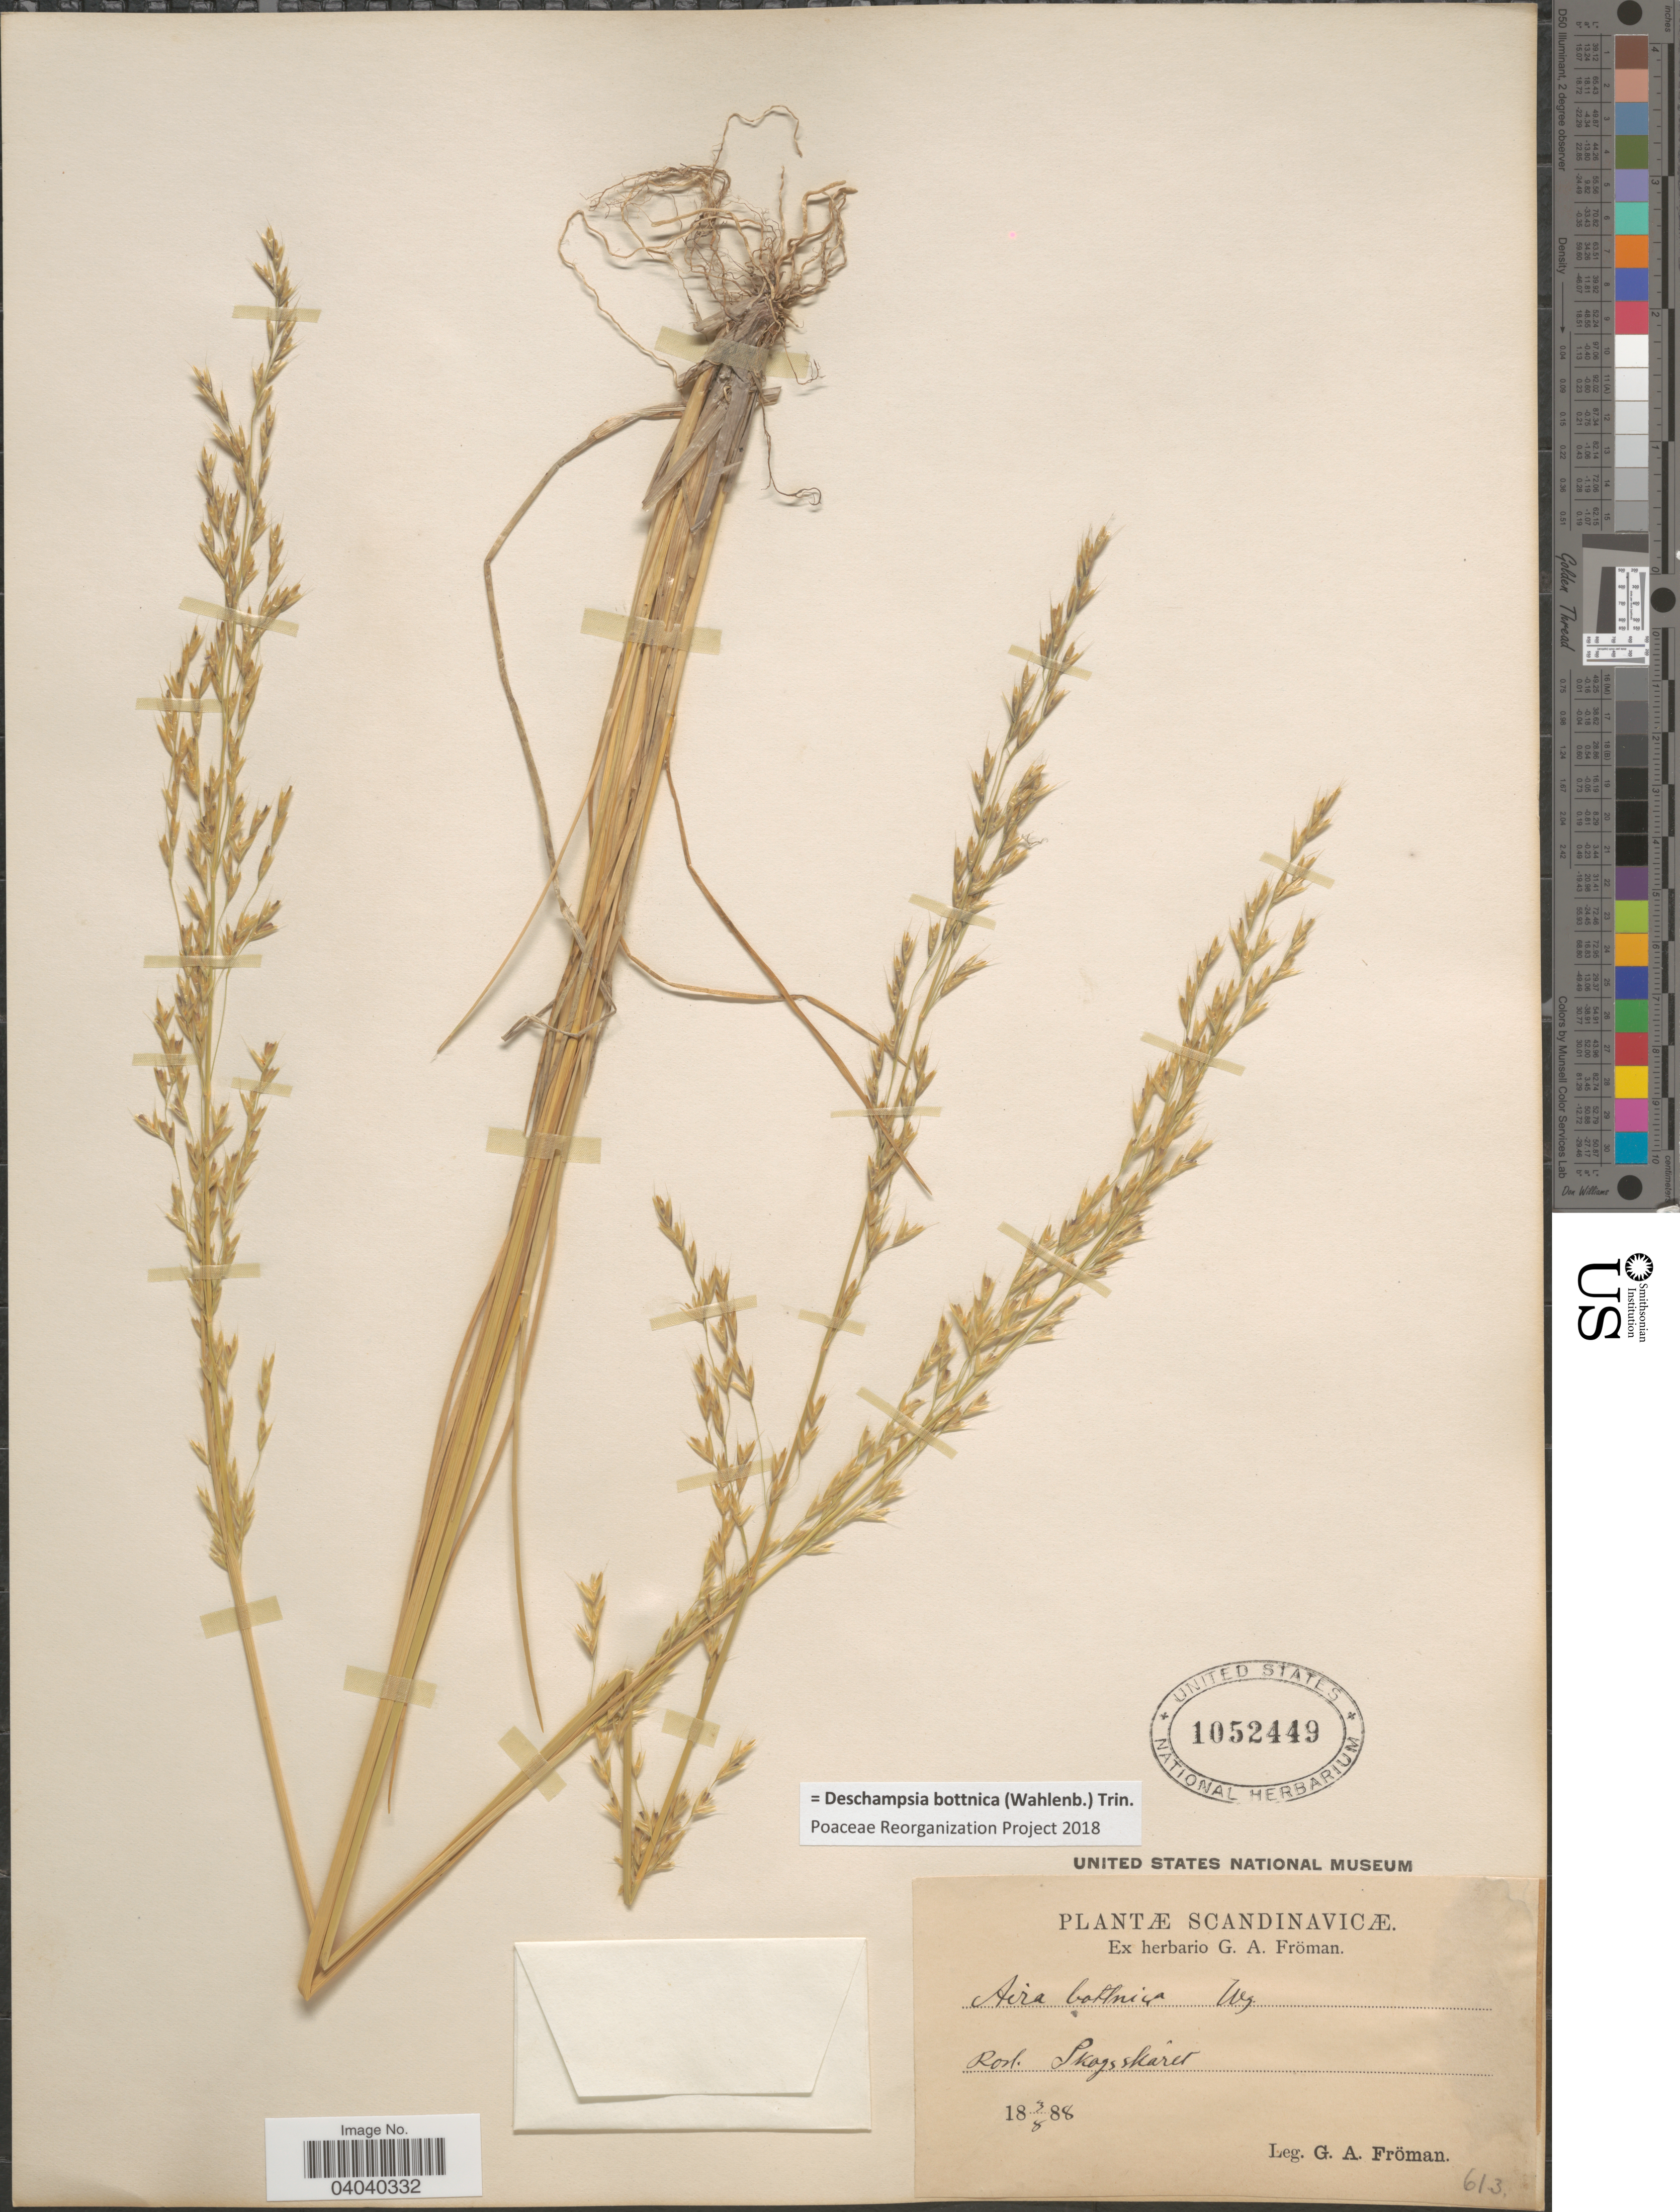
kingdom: Plantae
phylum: Tracheophyta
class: Liliopsida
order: Poales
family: Poaceae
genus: Deschampsia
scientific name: Deschampsia bottnica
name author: (Wahlenb.) Trin.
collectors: G. Fröman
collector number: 613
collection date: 1888-08-03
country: Sweden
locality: Scandinavicæ. Rosl. Skags skaret.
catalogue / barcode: US 1052449